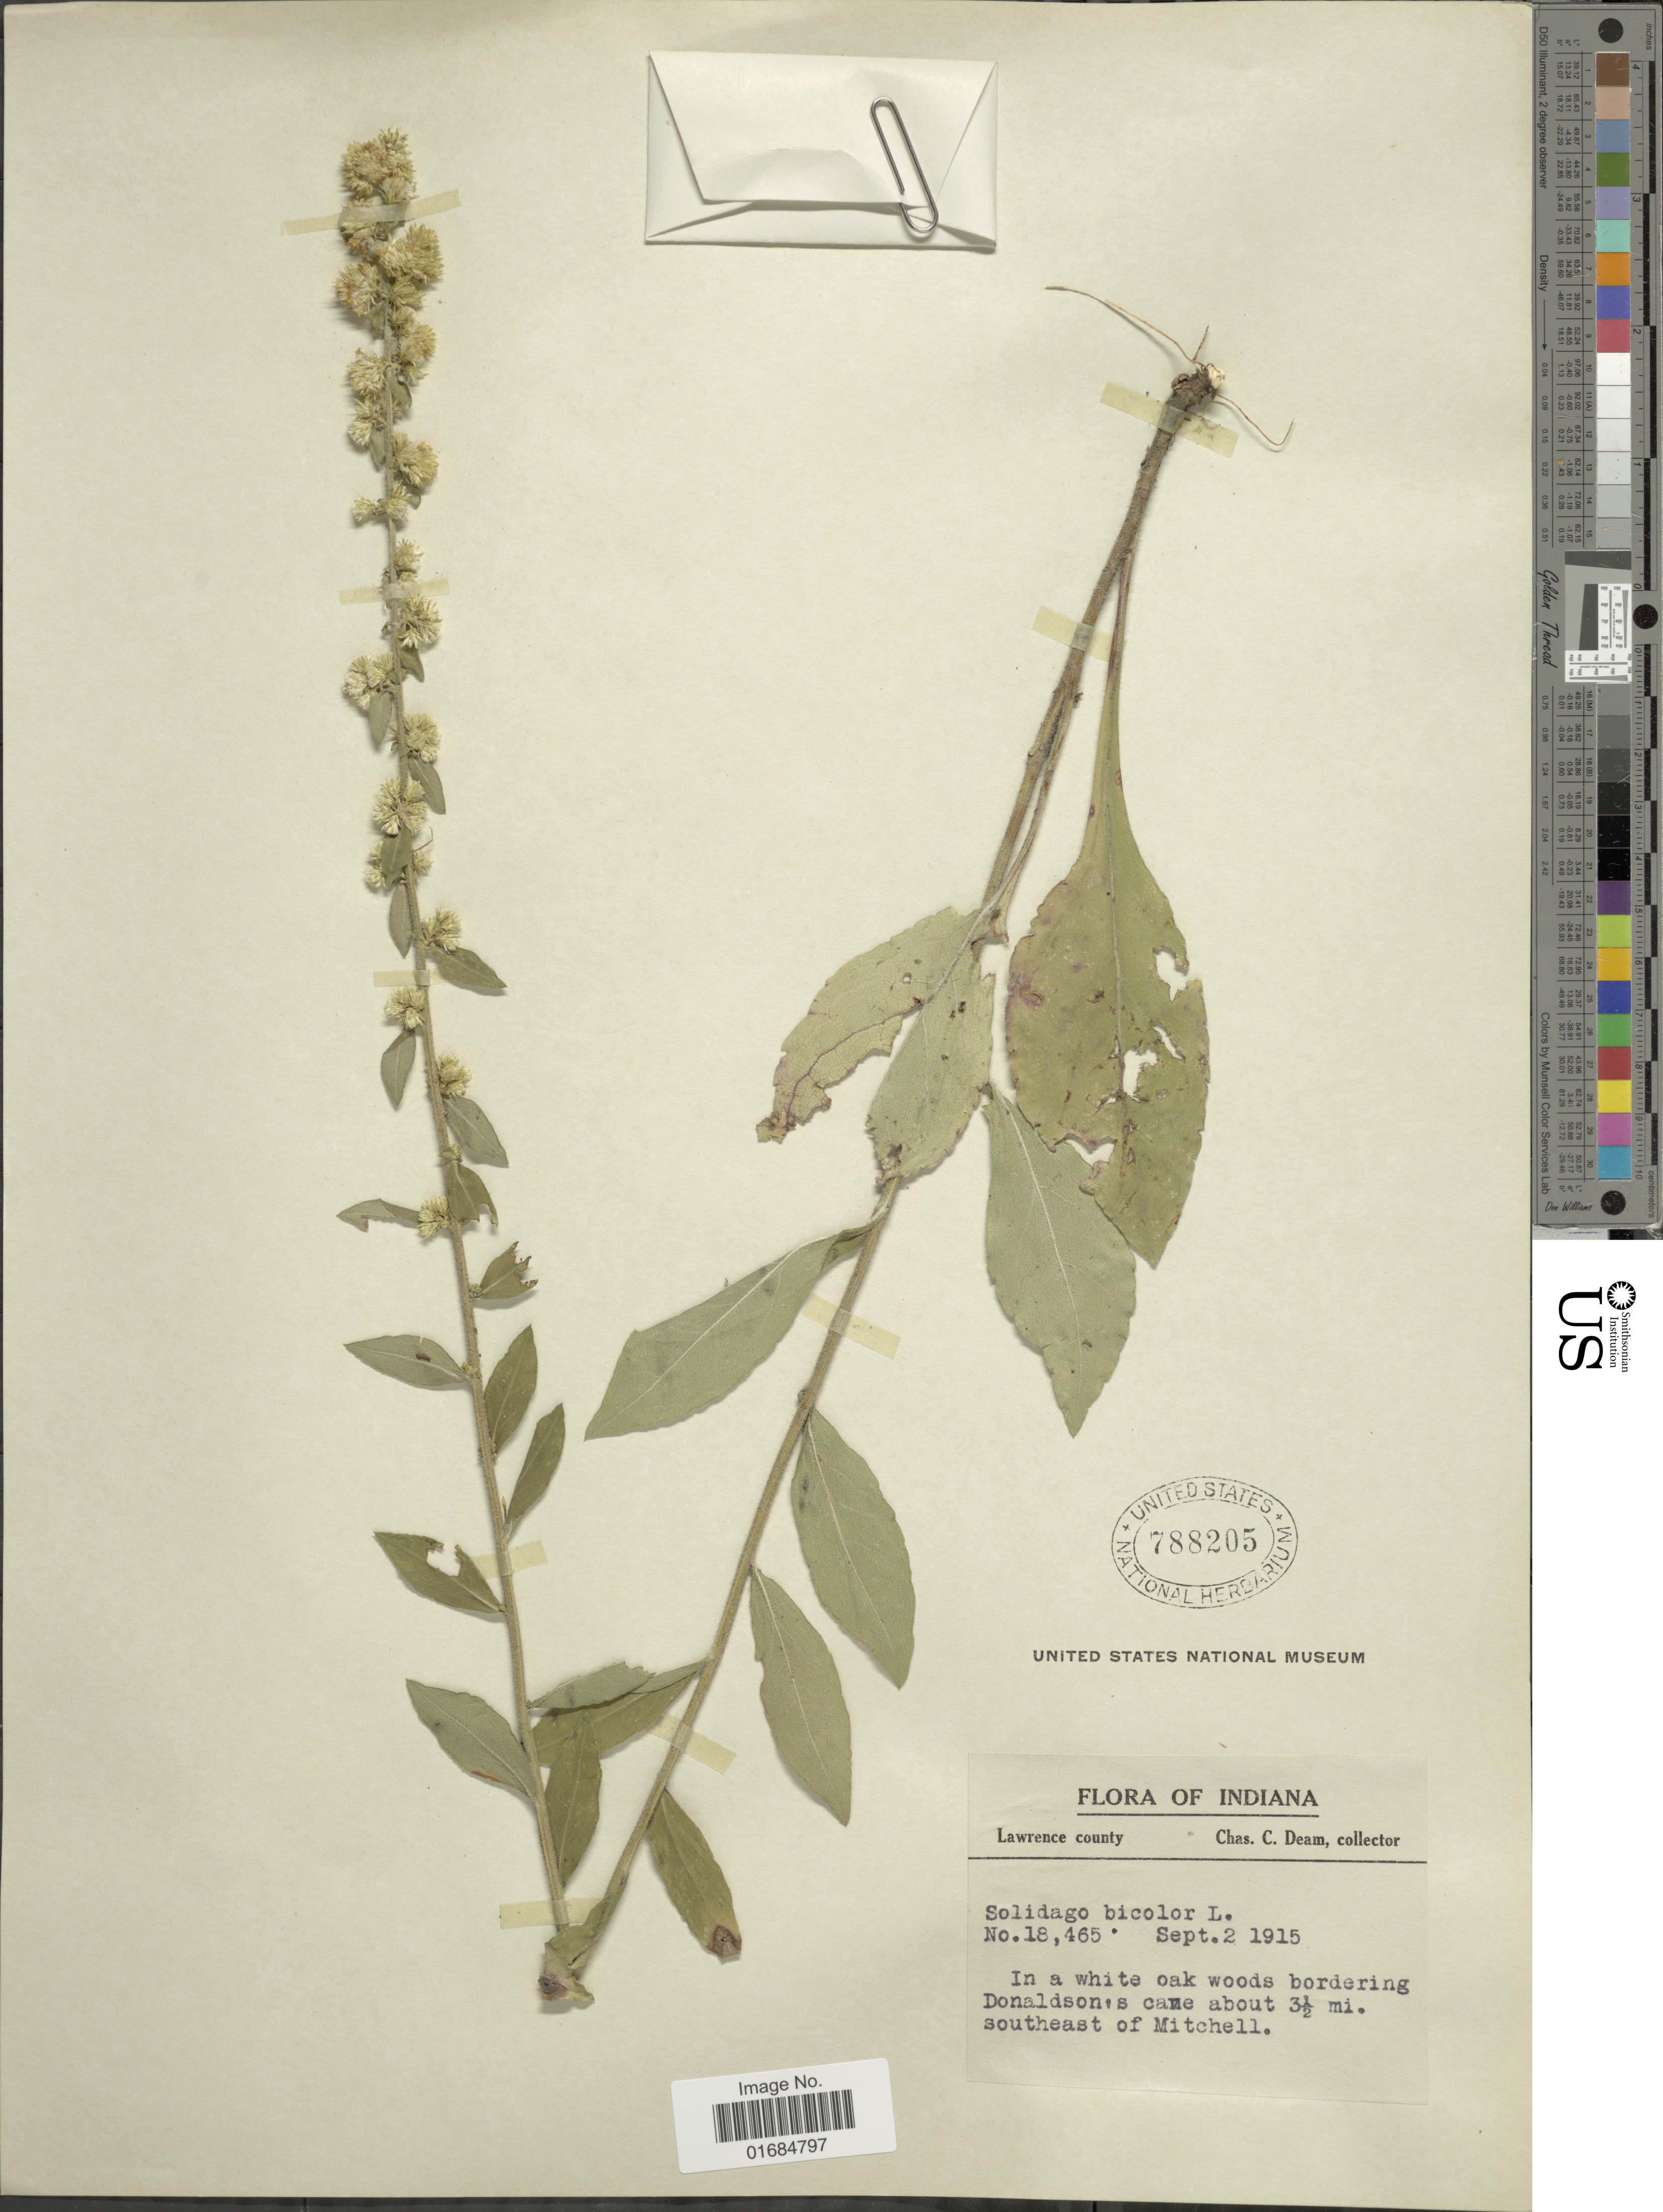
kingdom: Plantae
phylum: Tracheophyta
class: Magnoliopsida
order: Asterales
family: Asteraceae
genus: Solidago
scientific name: Solidago bicolor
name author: L.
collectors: C. C. Deam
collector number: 18465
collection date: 1915-09-02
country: United States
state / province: Indiana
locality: Lawrence county. woods bordering Donaldson's came about 3½ mi southeast of Mitchell.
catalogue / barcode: US 788205